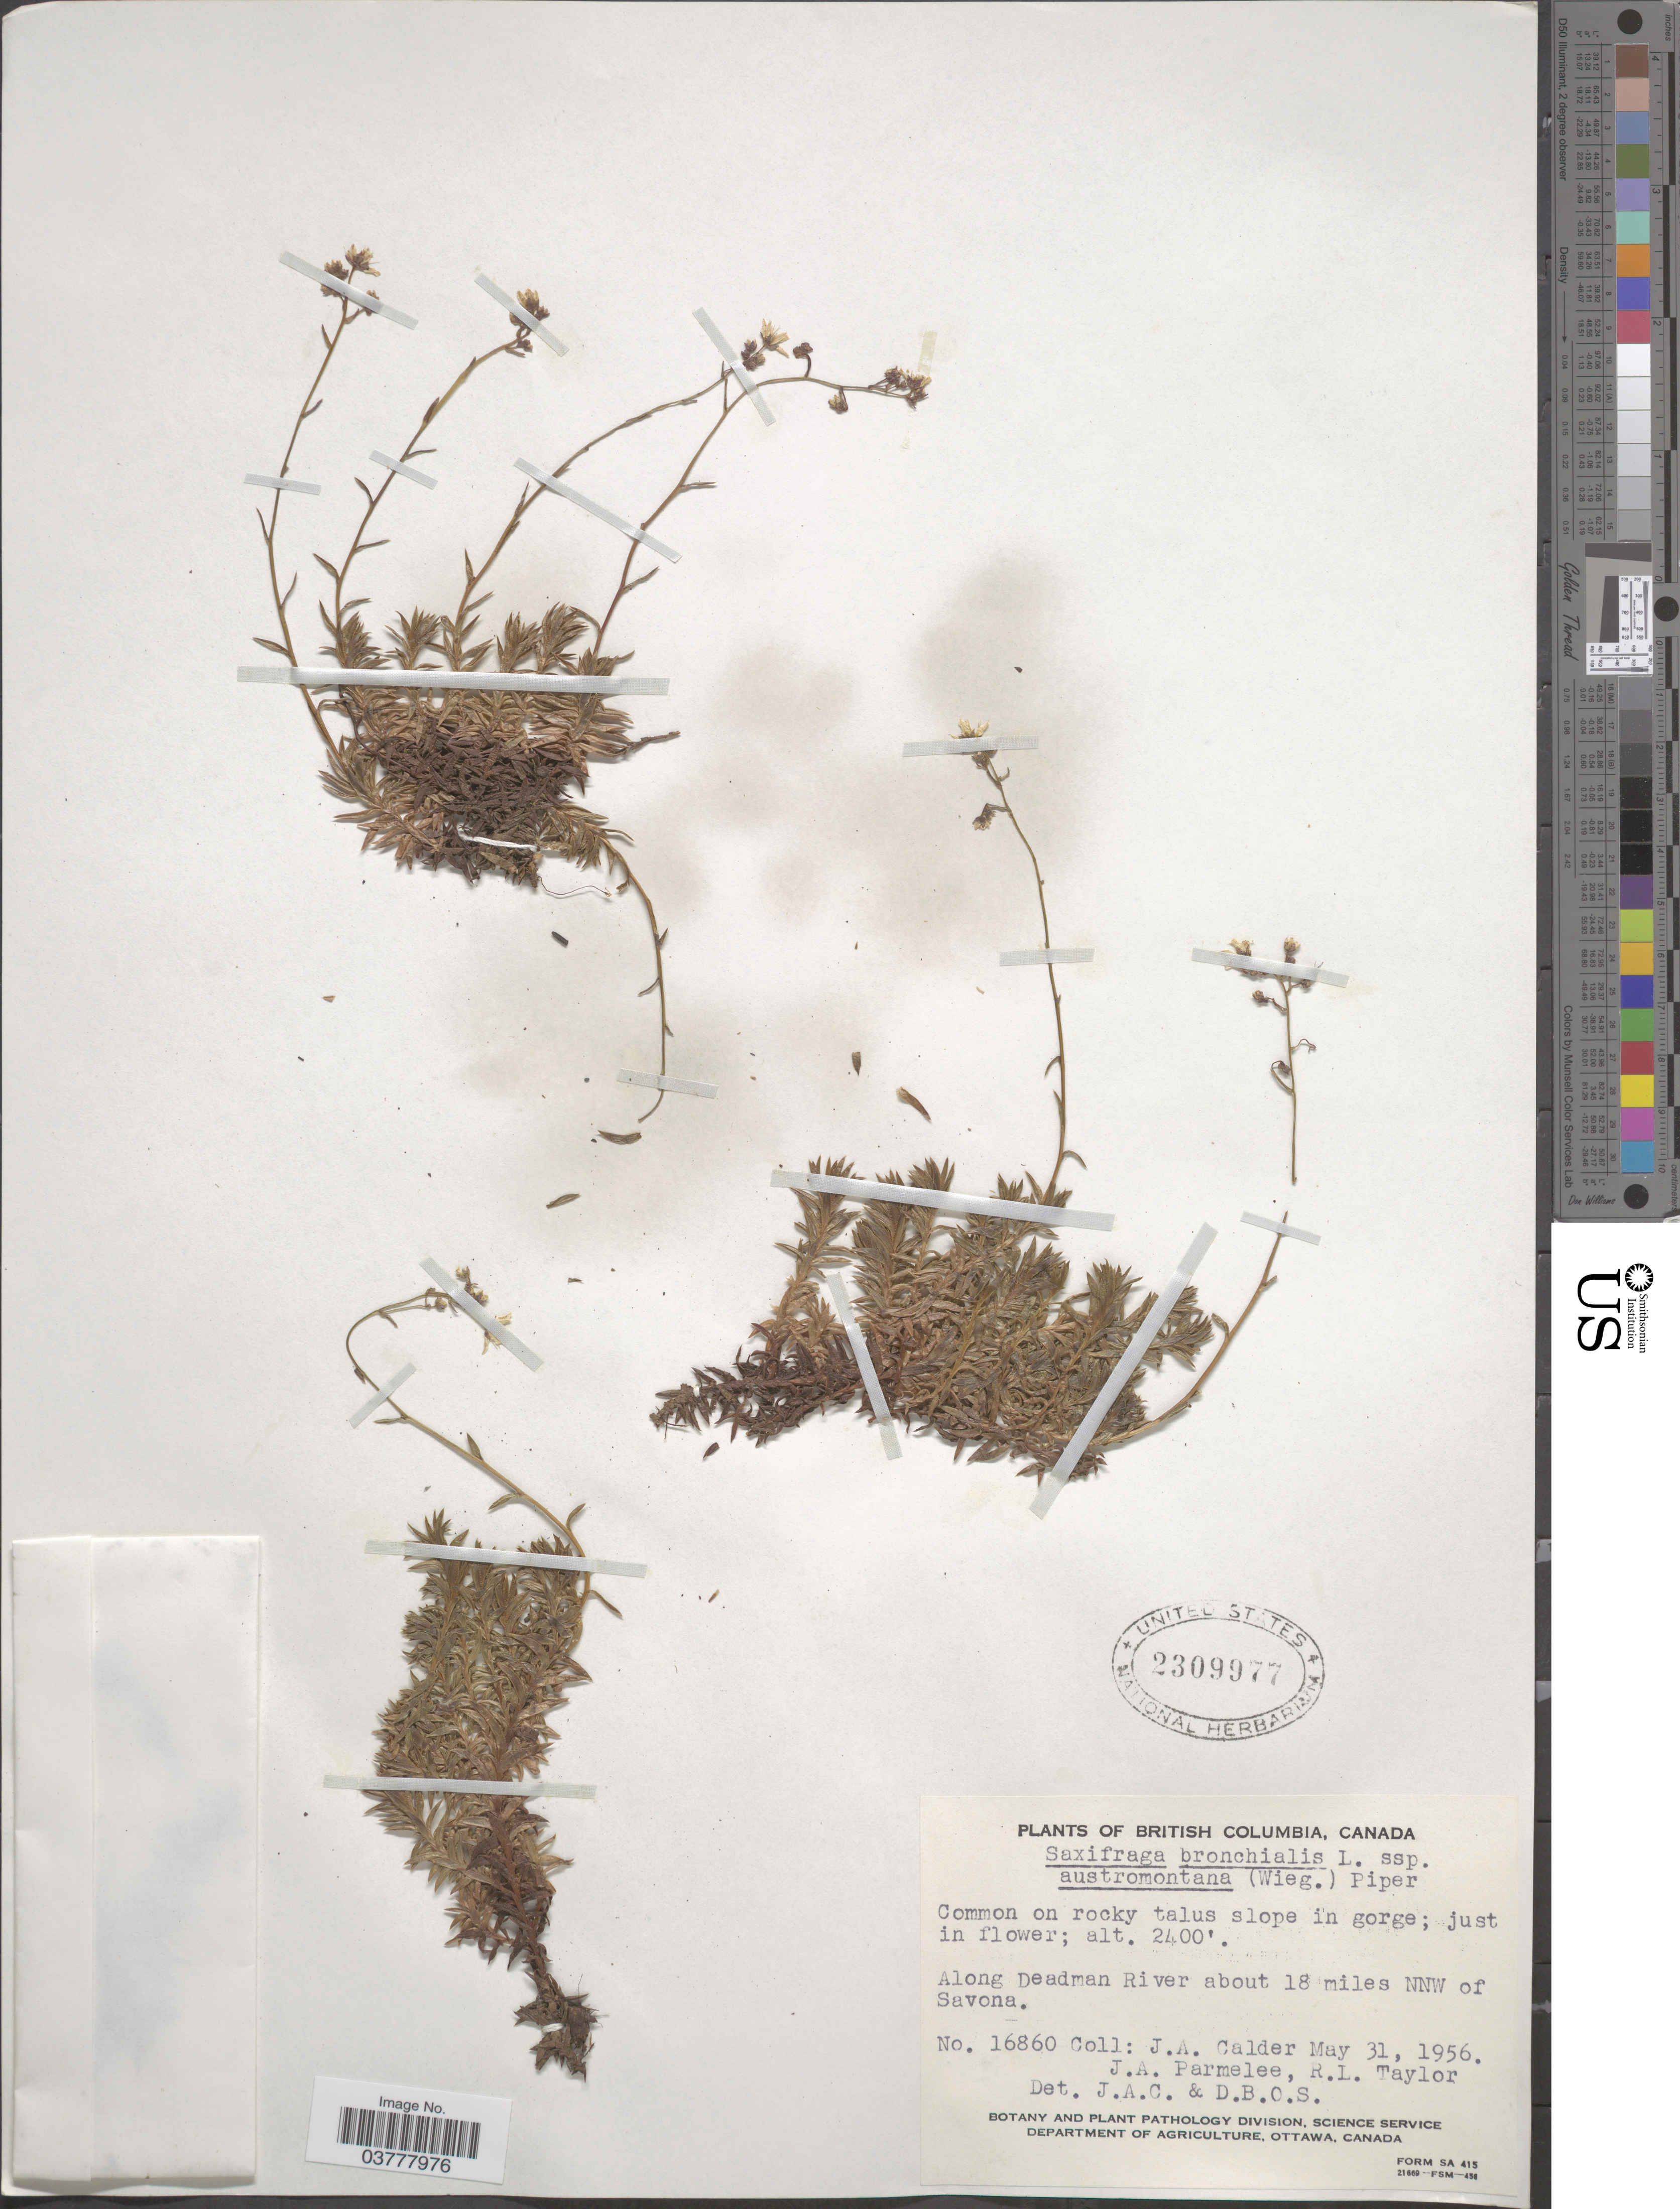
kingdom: Plantae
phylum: Tracheophyta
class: Magnoliopsida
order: Saxifragales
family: Saxifragaceae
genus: Saxifraga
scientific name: Saxifraga bronchialis subsp. austromontana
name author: (Wiegand) Piper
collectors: J. A. Calder, J. A. Parmelee & R. Taylor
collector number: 16860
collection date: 1956-05-31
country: Canada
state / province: British Columbia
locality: Along Deadman River about 18 miles NNW of Savona.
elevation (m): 732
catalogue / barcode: US 2309977